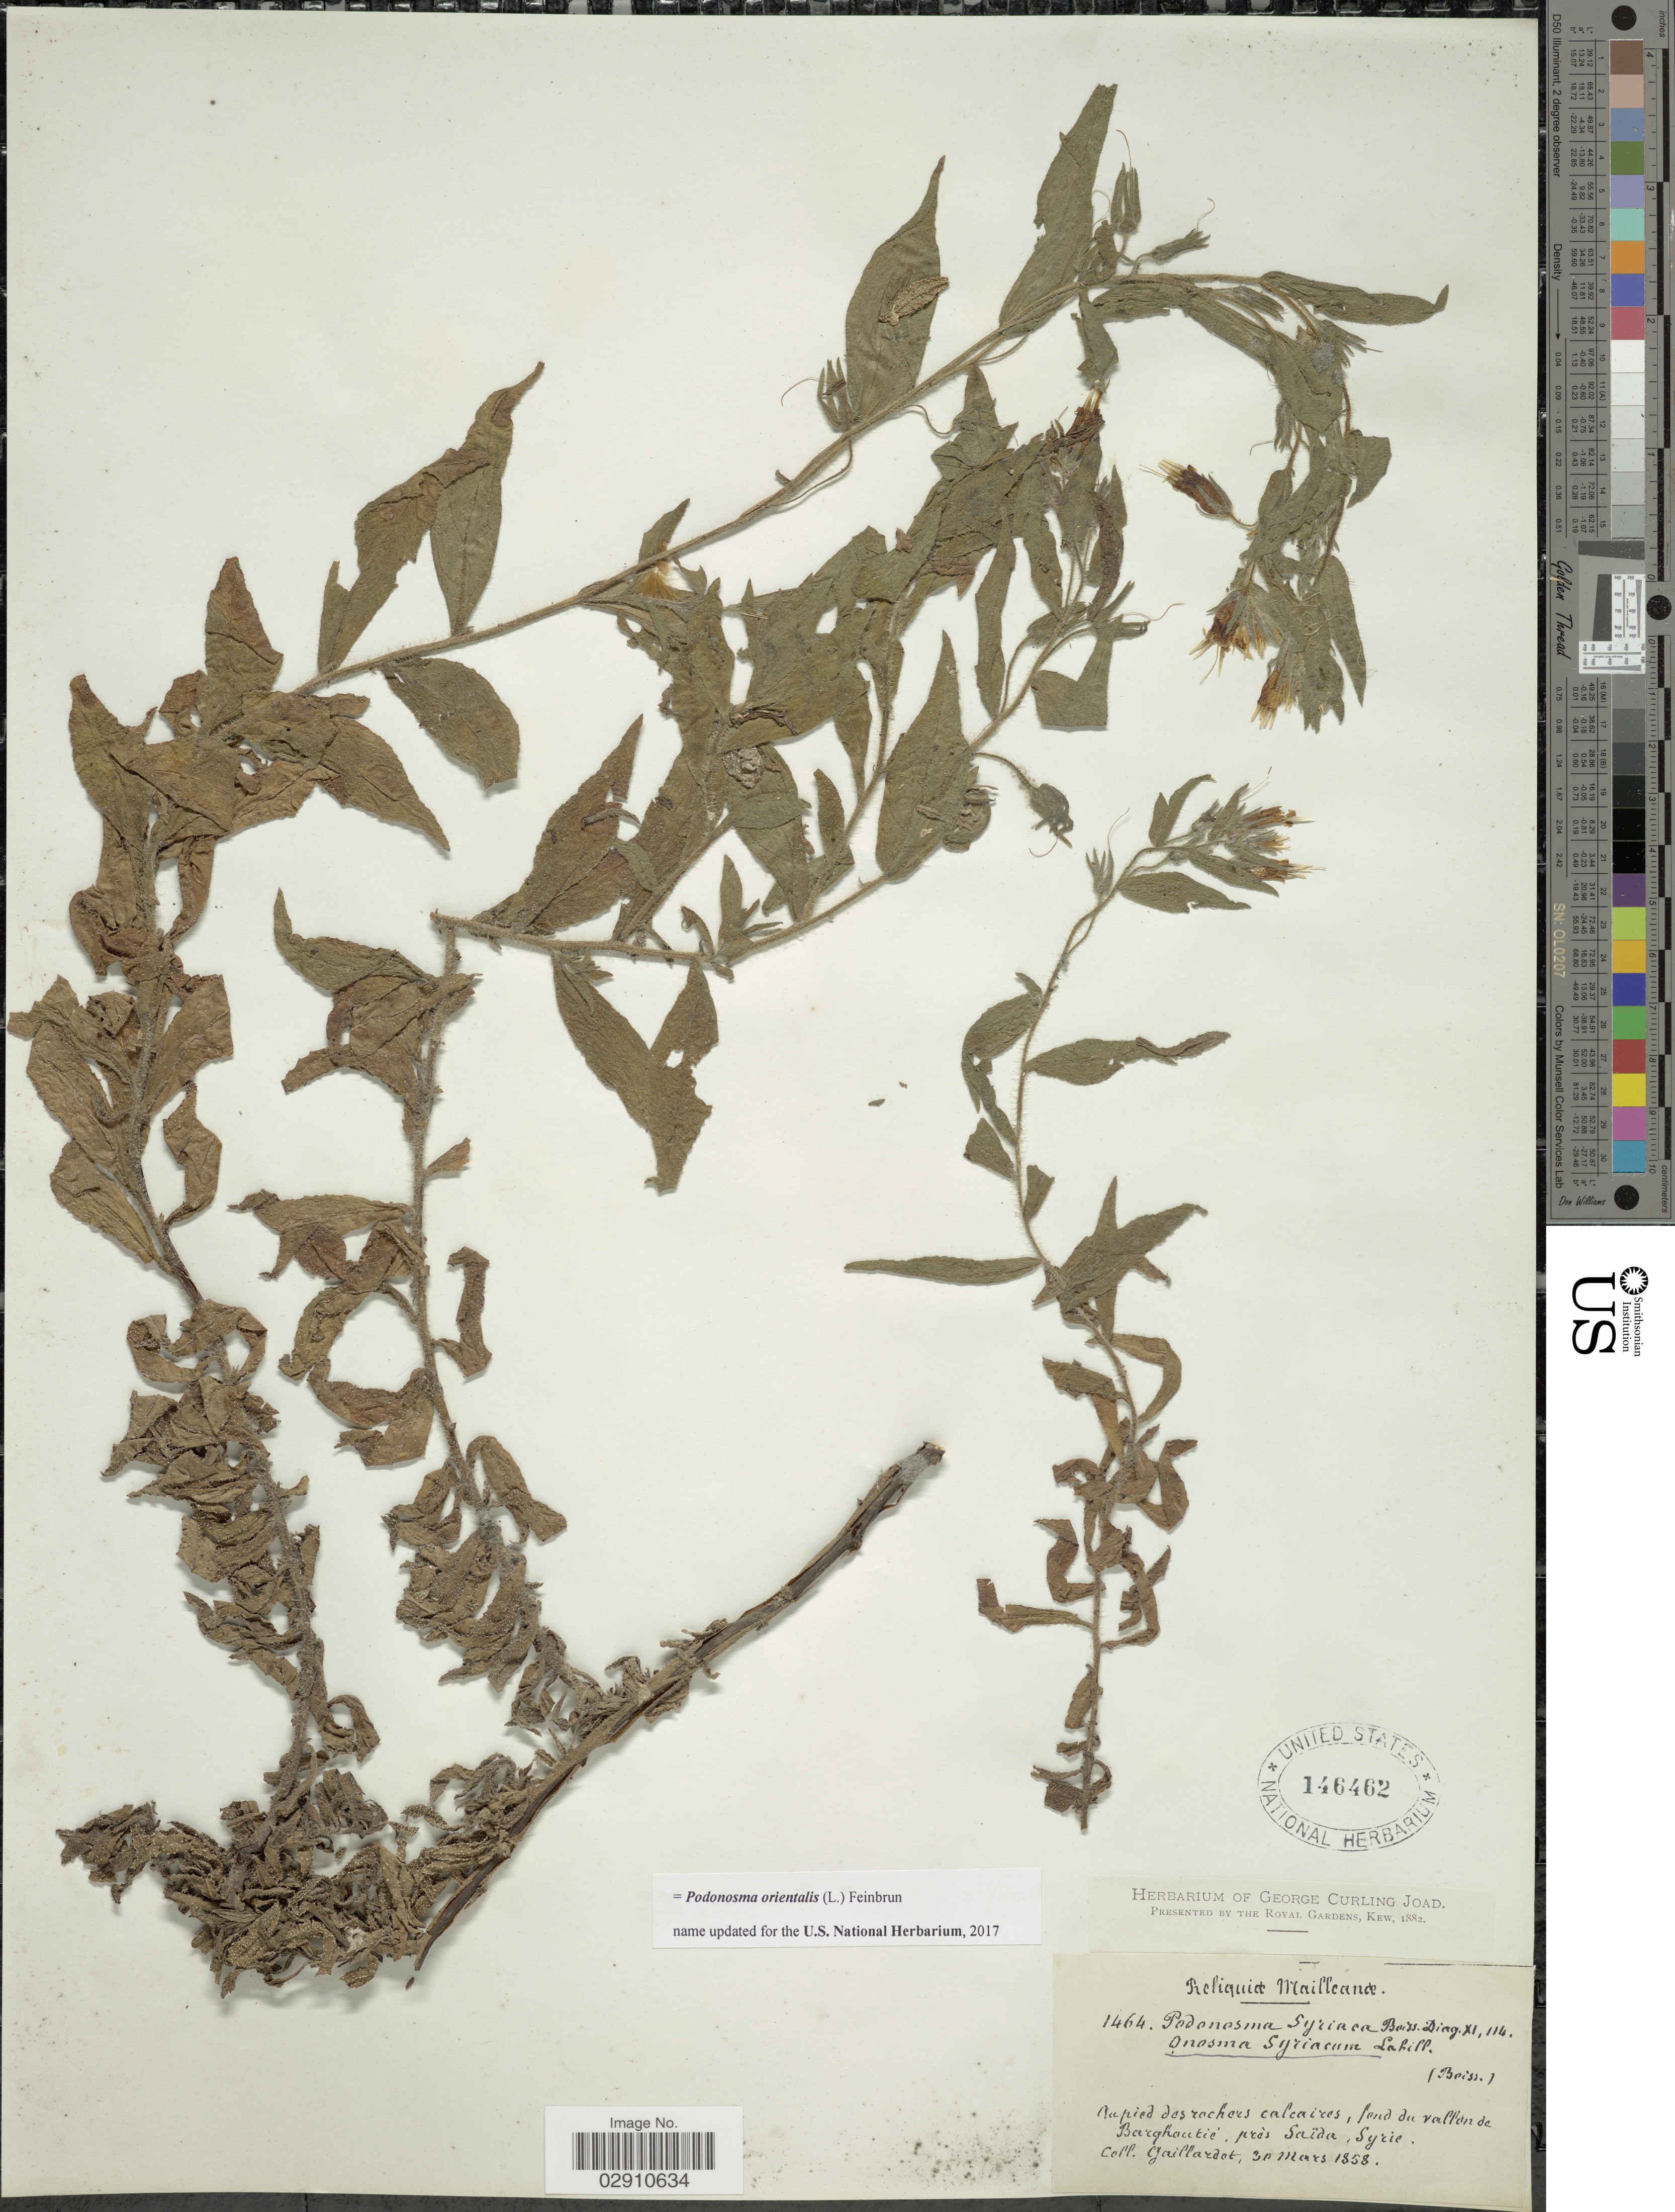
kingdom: Plantae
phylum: Tracheophyta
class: Magnoliopsida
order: Boraginales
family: Boraginaceae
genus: Podonosma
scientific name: Podonosma orientalis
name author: (L.) Feinbrun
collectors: Gaillardot, --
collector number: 1464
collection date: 1858-03-30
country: Algeria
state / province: Saïda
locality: Rupied des rochers calcaires, fond du vallon de Barghoutié, près Saïda.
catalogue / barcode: US 146462